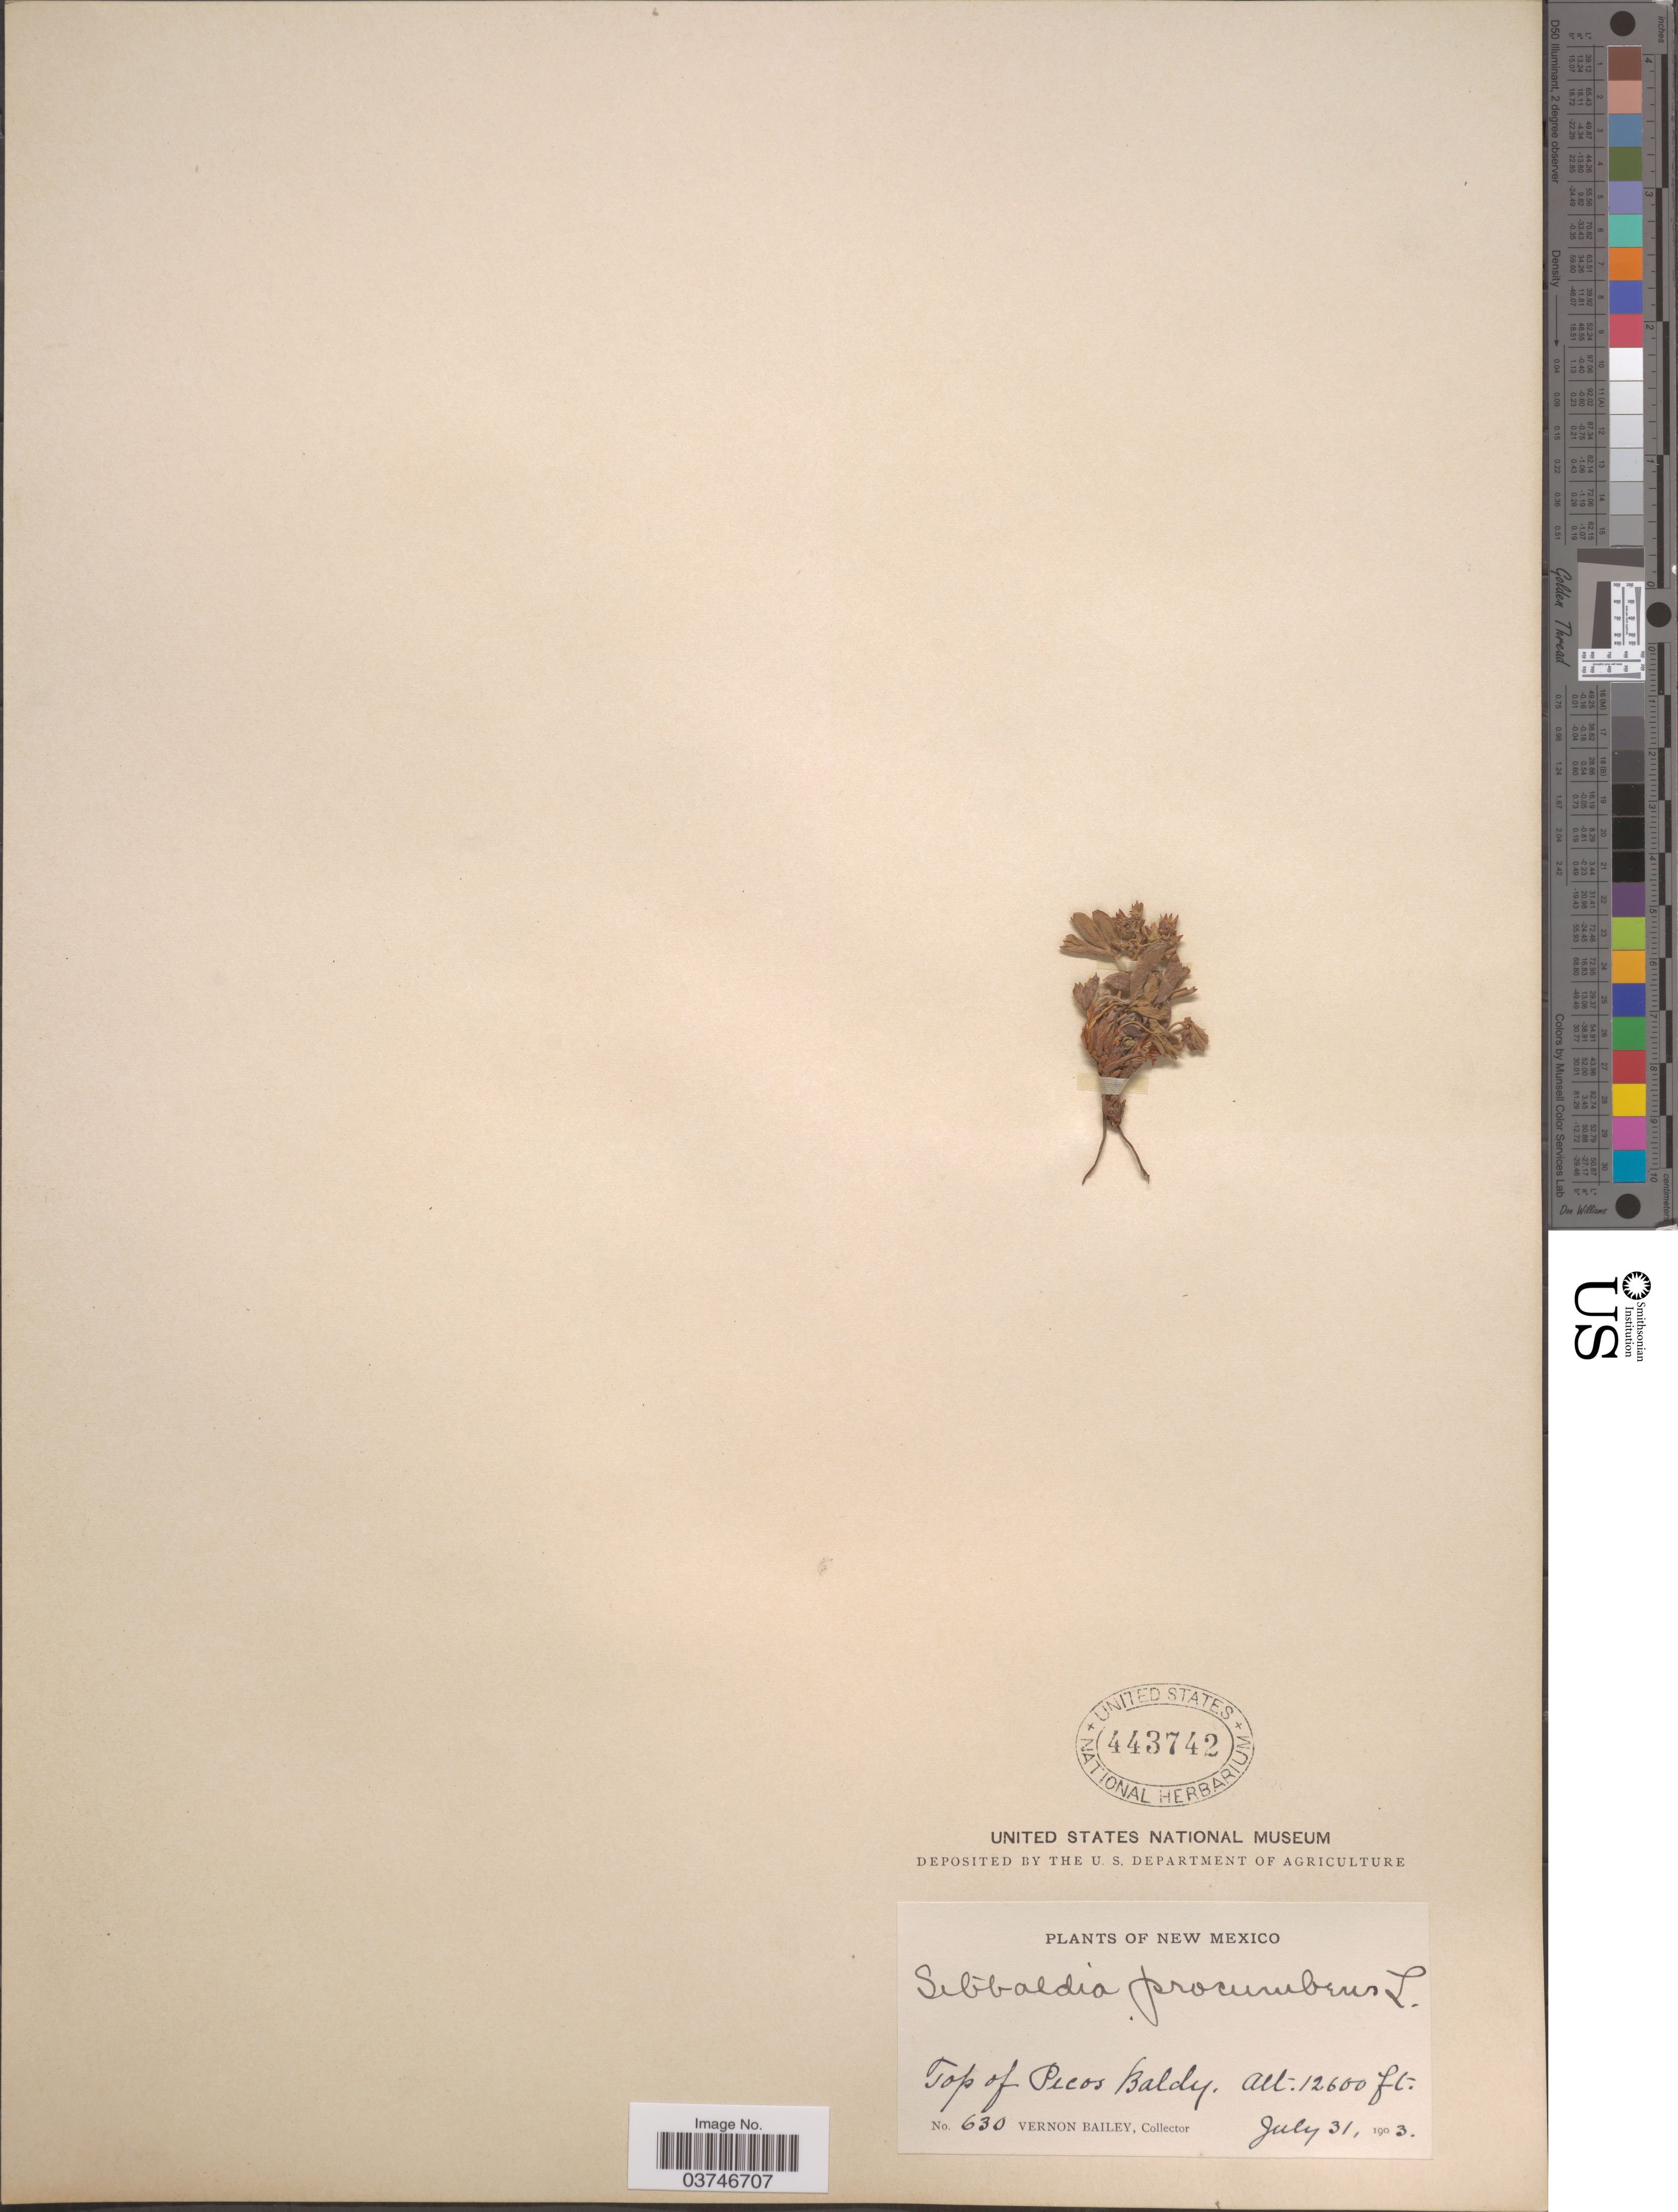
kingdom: Plantae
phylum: Tracheophyta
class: Magnoliopsida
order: Rosales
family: Rosaceae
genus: Sibbaldia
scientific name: Sibbaldia procumbens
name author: L.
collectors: V. O. Bailey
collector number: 630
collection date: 1903-07-31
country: United States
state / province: New Mexico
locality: Top of Pecos Baldy.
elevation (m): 3840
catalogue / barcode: US 443742